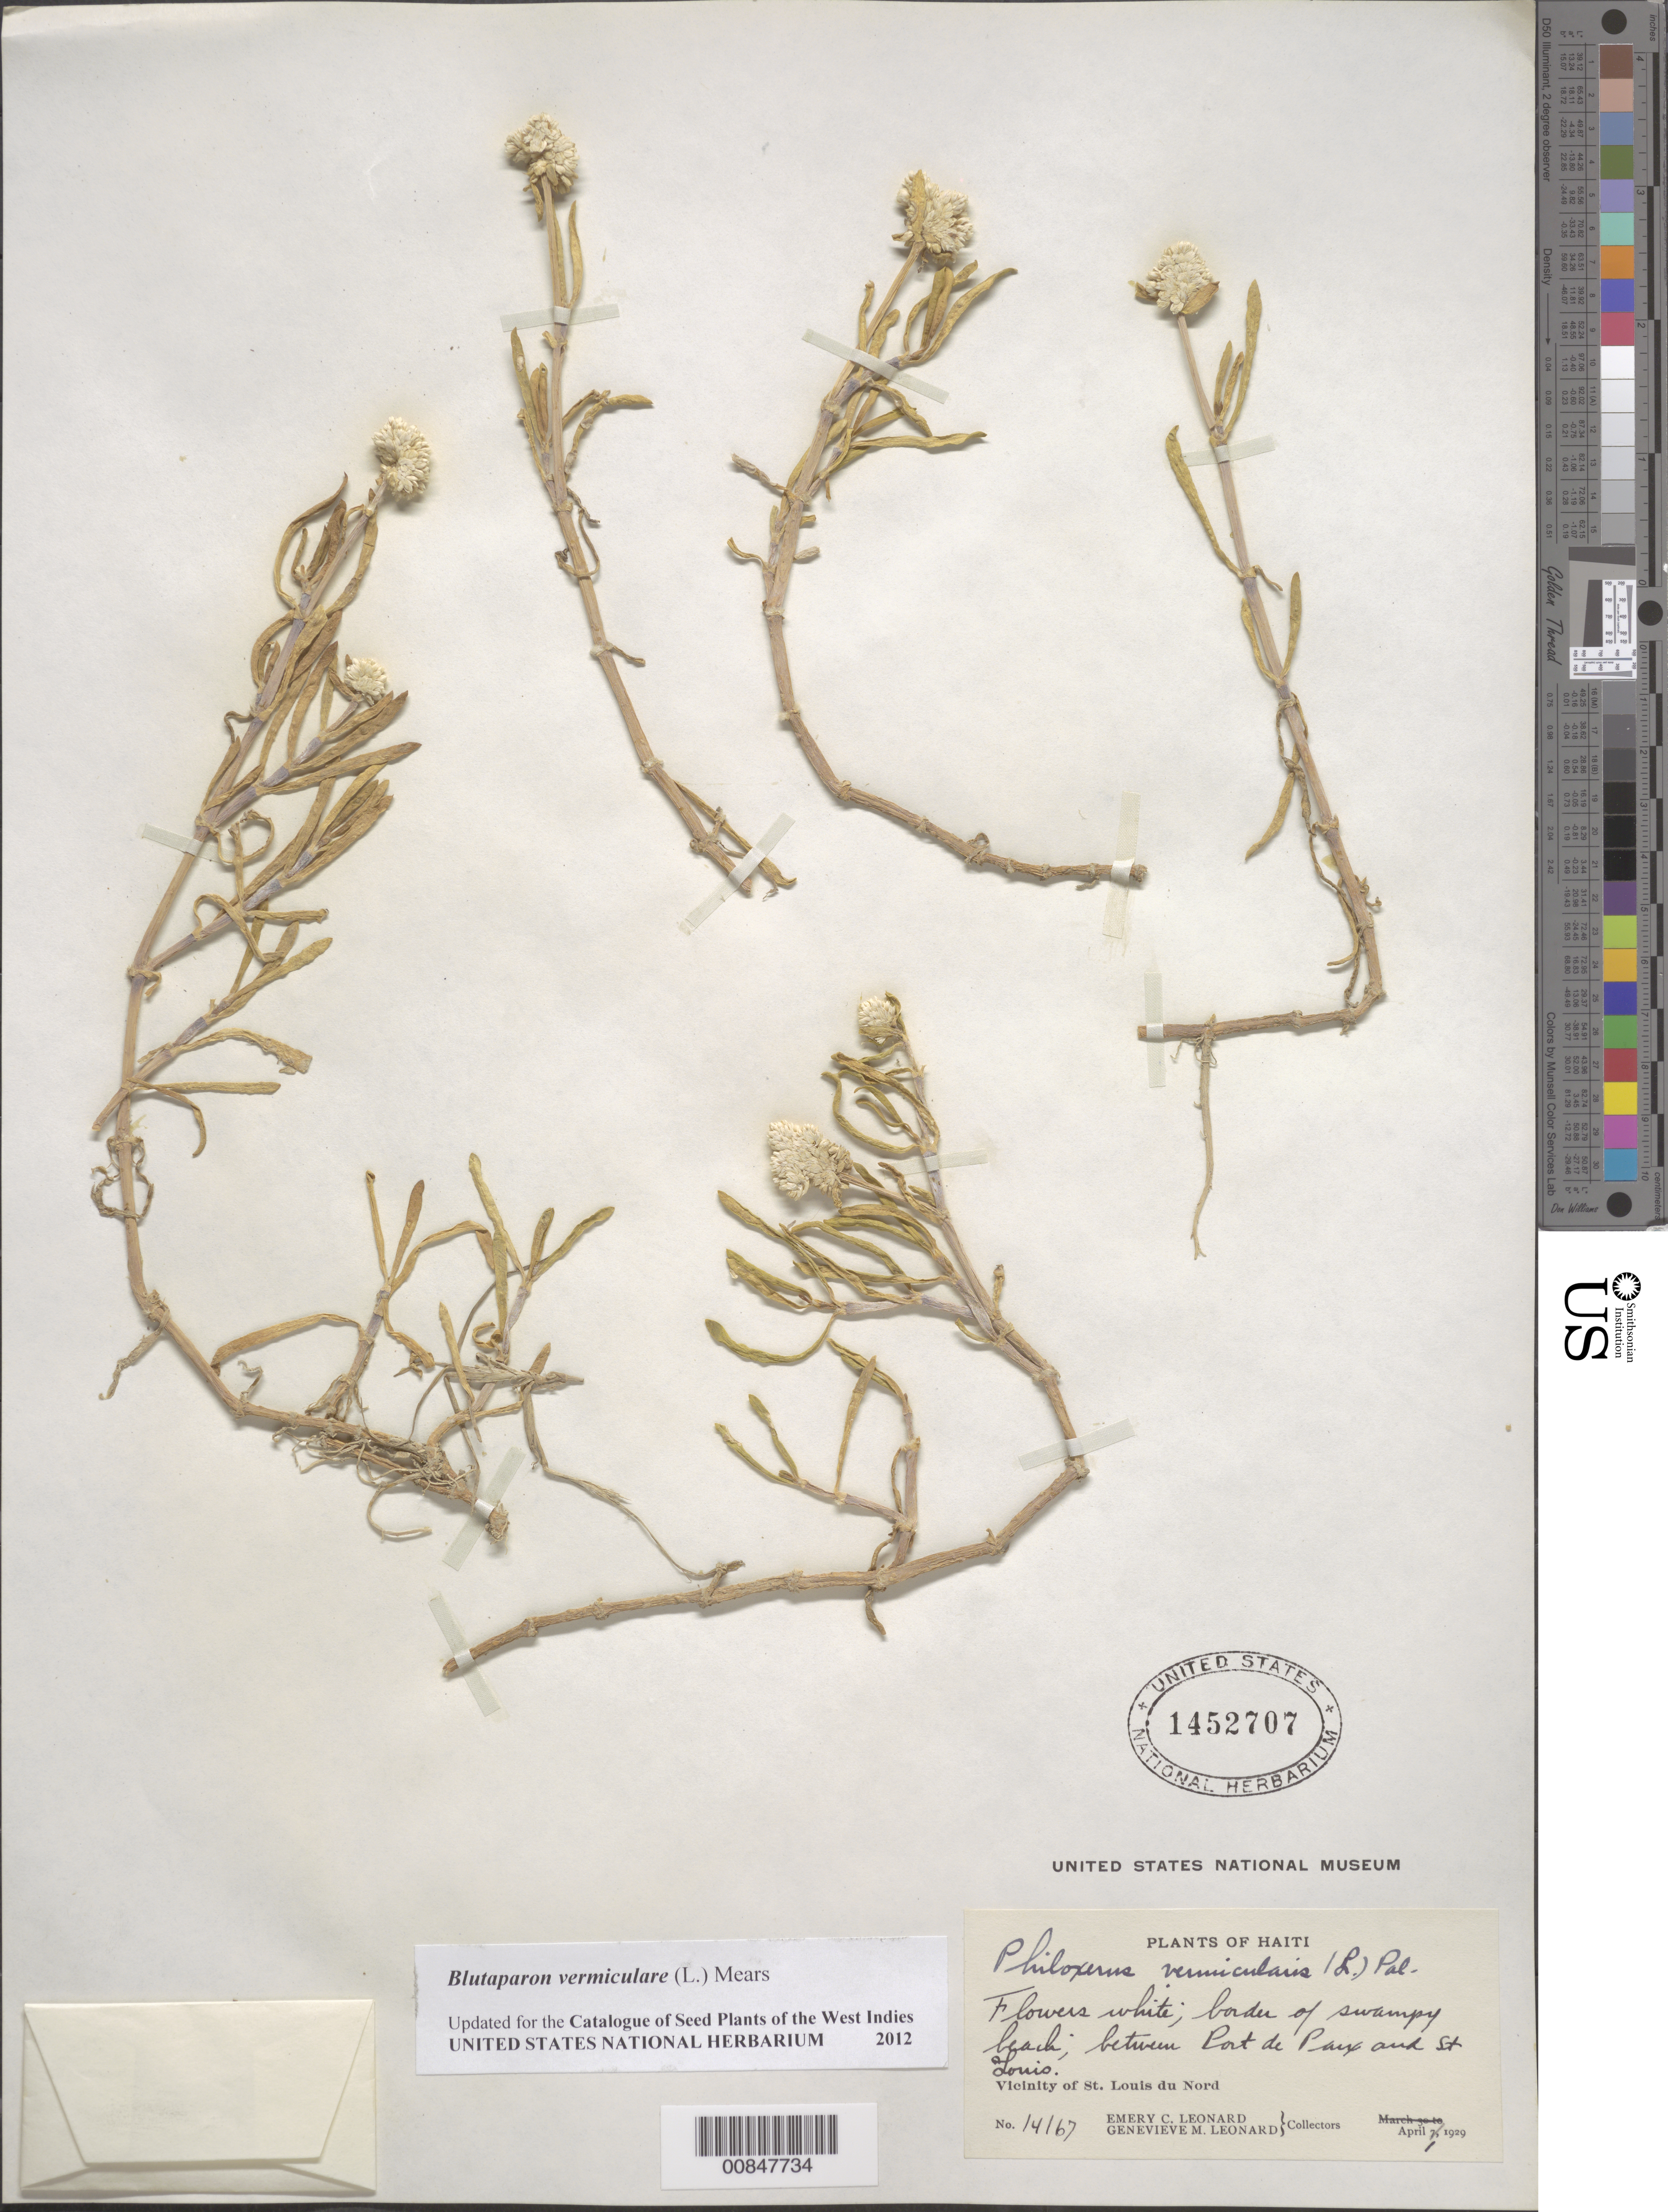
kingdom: Plantae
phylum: Tracheophyta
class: Magnoliopsida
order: Caryophyllales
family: Amaranthaceae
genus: Gomphrena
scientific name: Gomphrena vermicularis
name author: L.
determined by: Strong, Mark T., (BOT), Smithsonian Institution - National Museum of Natural History (UNITED STATES)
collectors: E. C. Leonard & G. M. Leonard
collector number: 14167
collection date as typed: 01 Apr 1929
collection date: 1929-04-01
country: Haiti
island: Hispaniola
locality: Vicinity of St. Louis du Nord. Between Port de Paix and St. Louis.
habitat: Border of swampy beach.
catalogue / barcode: US 1452707